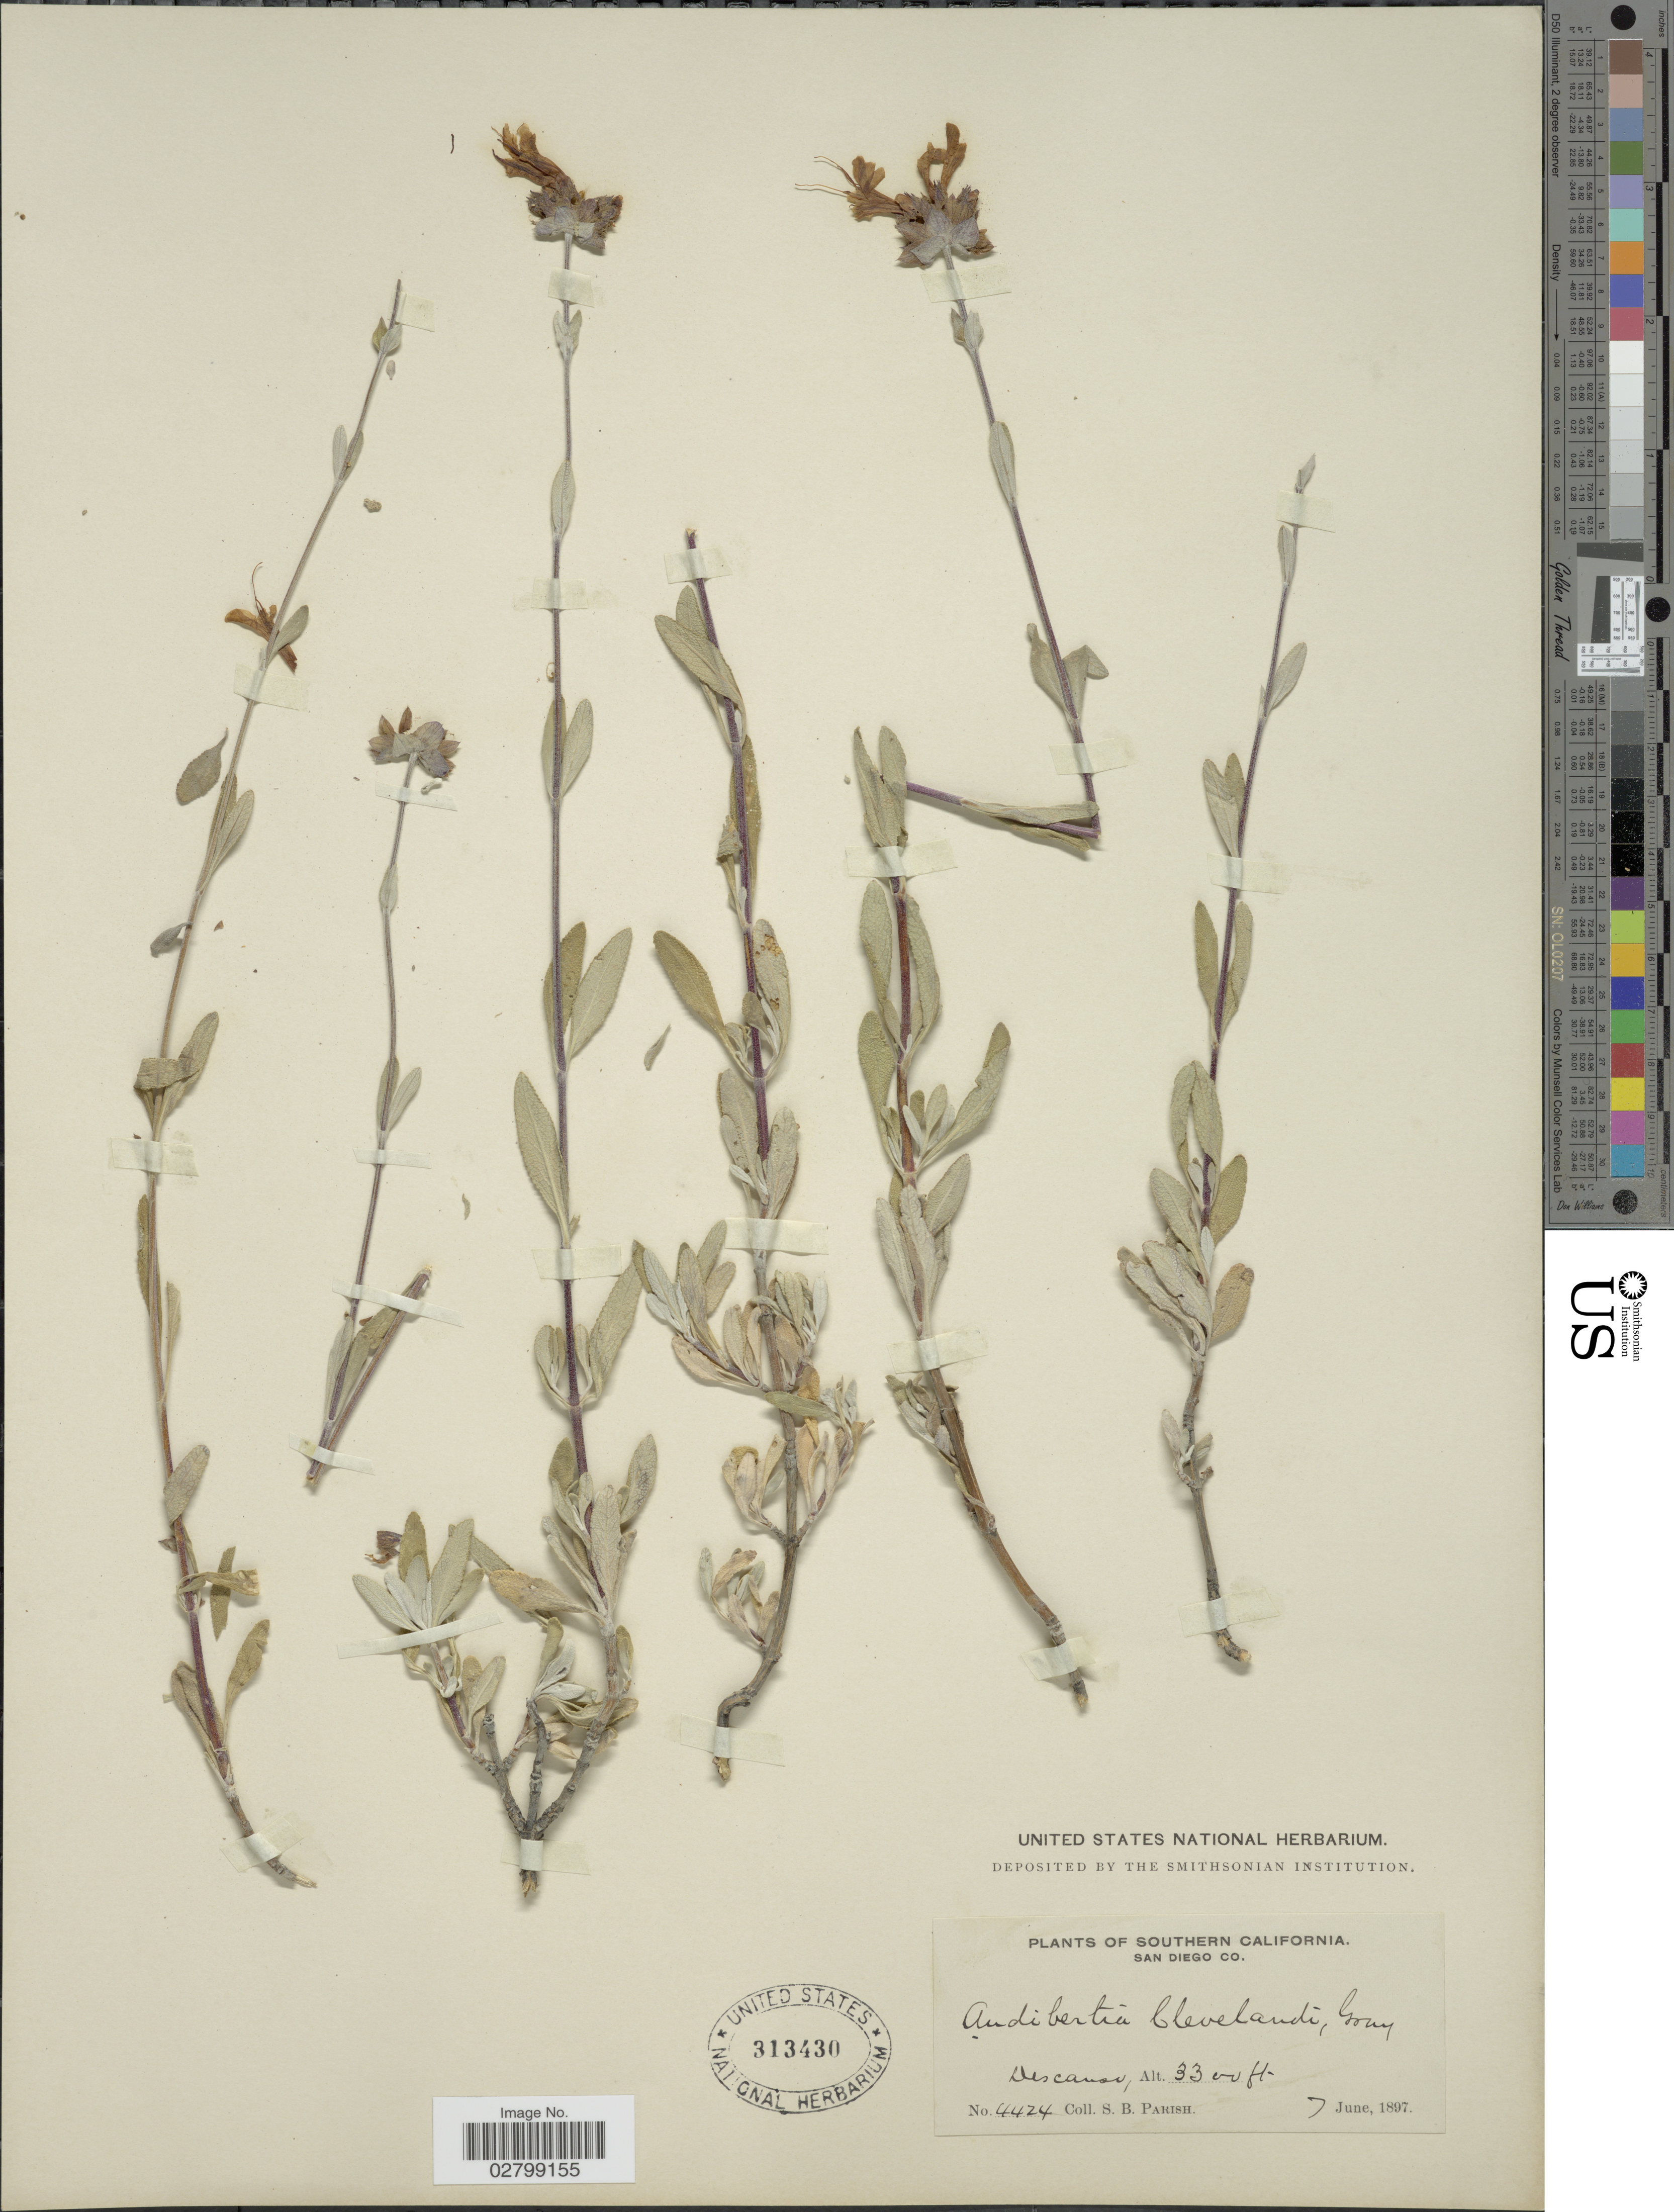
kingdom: Plantae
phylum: Tracheophyta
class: Magnoliopsida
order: Lamiales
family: Lamiaceae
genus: Salvia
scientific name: Salvia clevelandii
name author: (A. Gray) Greene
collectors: S. B. Parish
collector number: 4424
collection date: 1897-06-07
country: United States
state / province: California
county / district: San Diego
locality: Southern California. Des Canon.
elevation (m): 1006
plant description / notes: Corrected "San Diego Co. Descanso" to "Des Canon". Filled "San Diego" into county field.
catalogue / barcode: US 313430